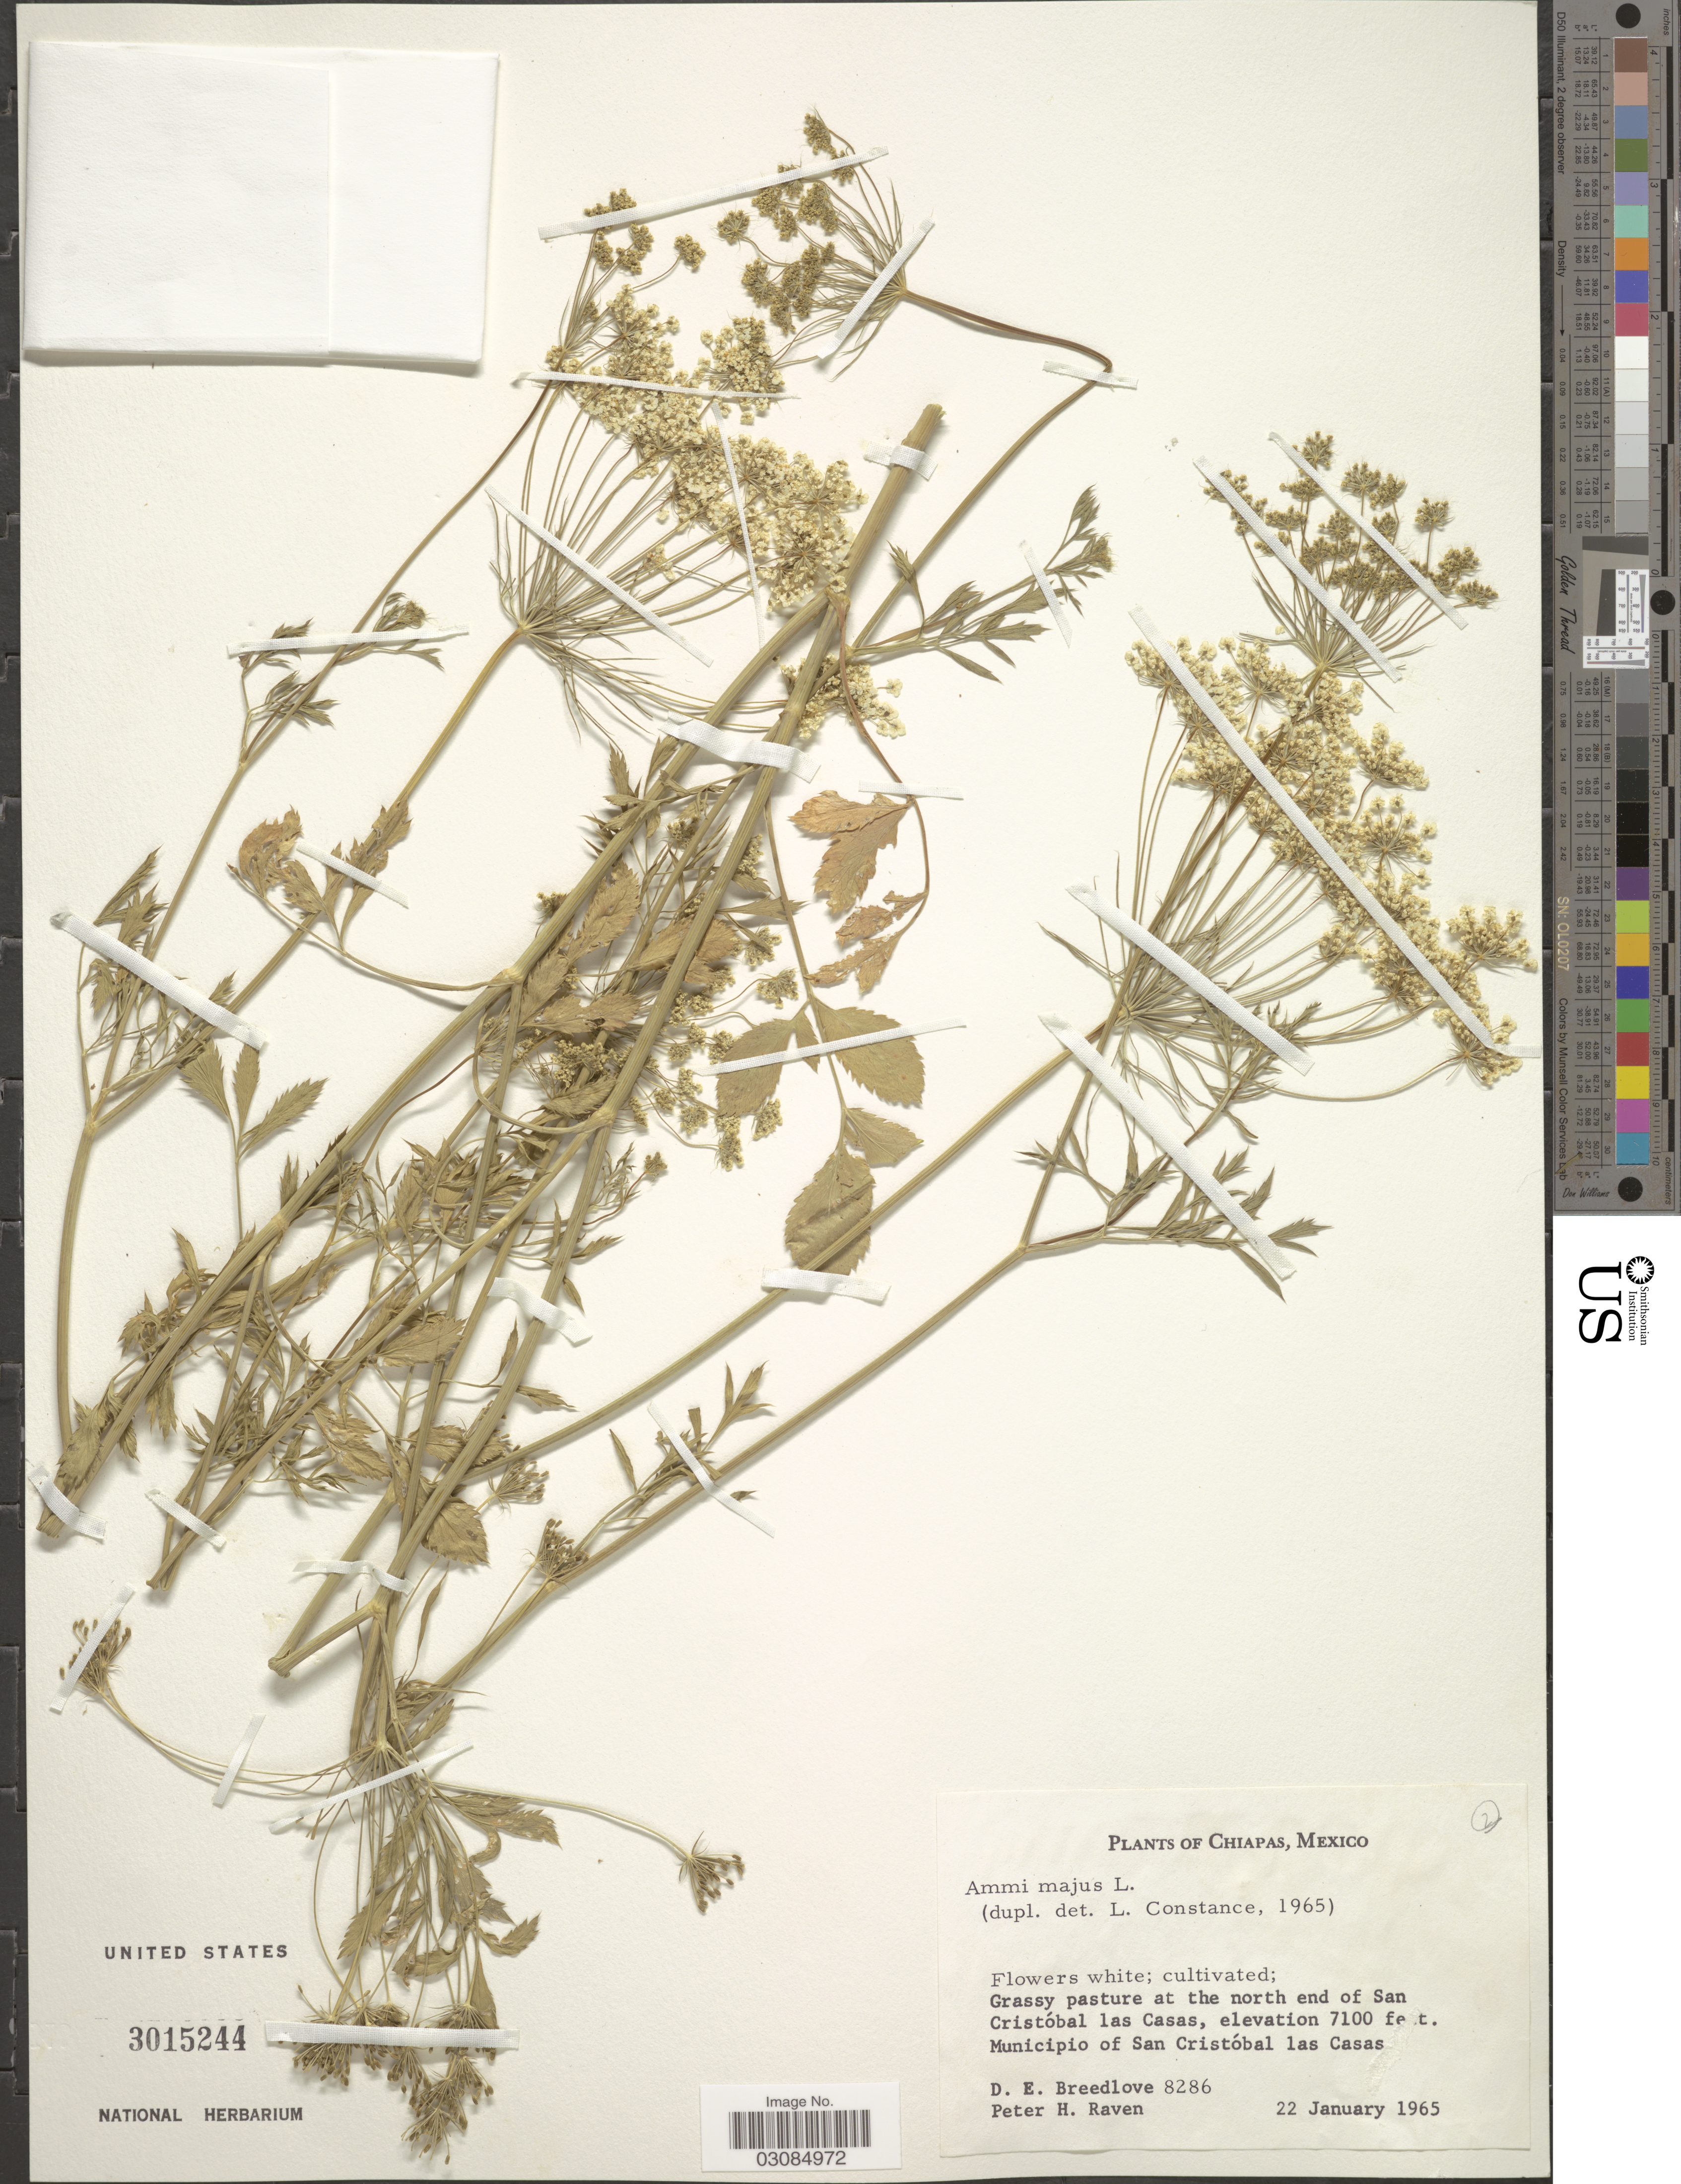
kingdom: Plantae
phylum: Tracheophyta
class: Magnoliopsida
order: Apiales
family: Apiaceae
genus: Ammi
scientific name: Ammi majus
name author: L.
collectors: D. E. Breedlove & P. Raven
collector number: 8286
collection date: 1965-01-22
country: Mexico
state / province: Chiapas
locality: Grassy pasture at the north end of San Cristóbal las Casas. Municipio of San Cristóbal las Casas.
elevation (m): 2164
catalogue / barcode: US 3015244